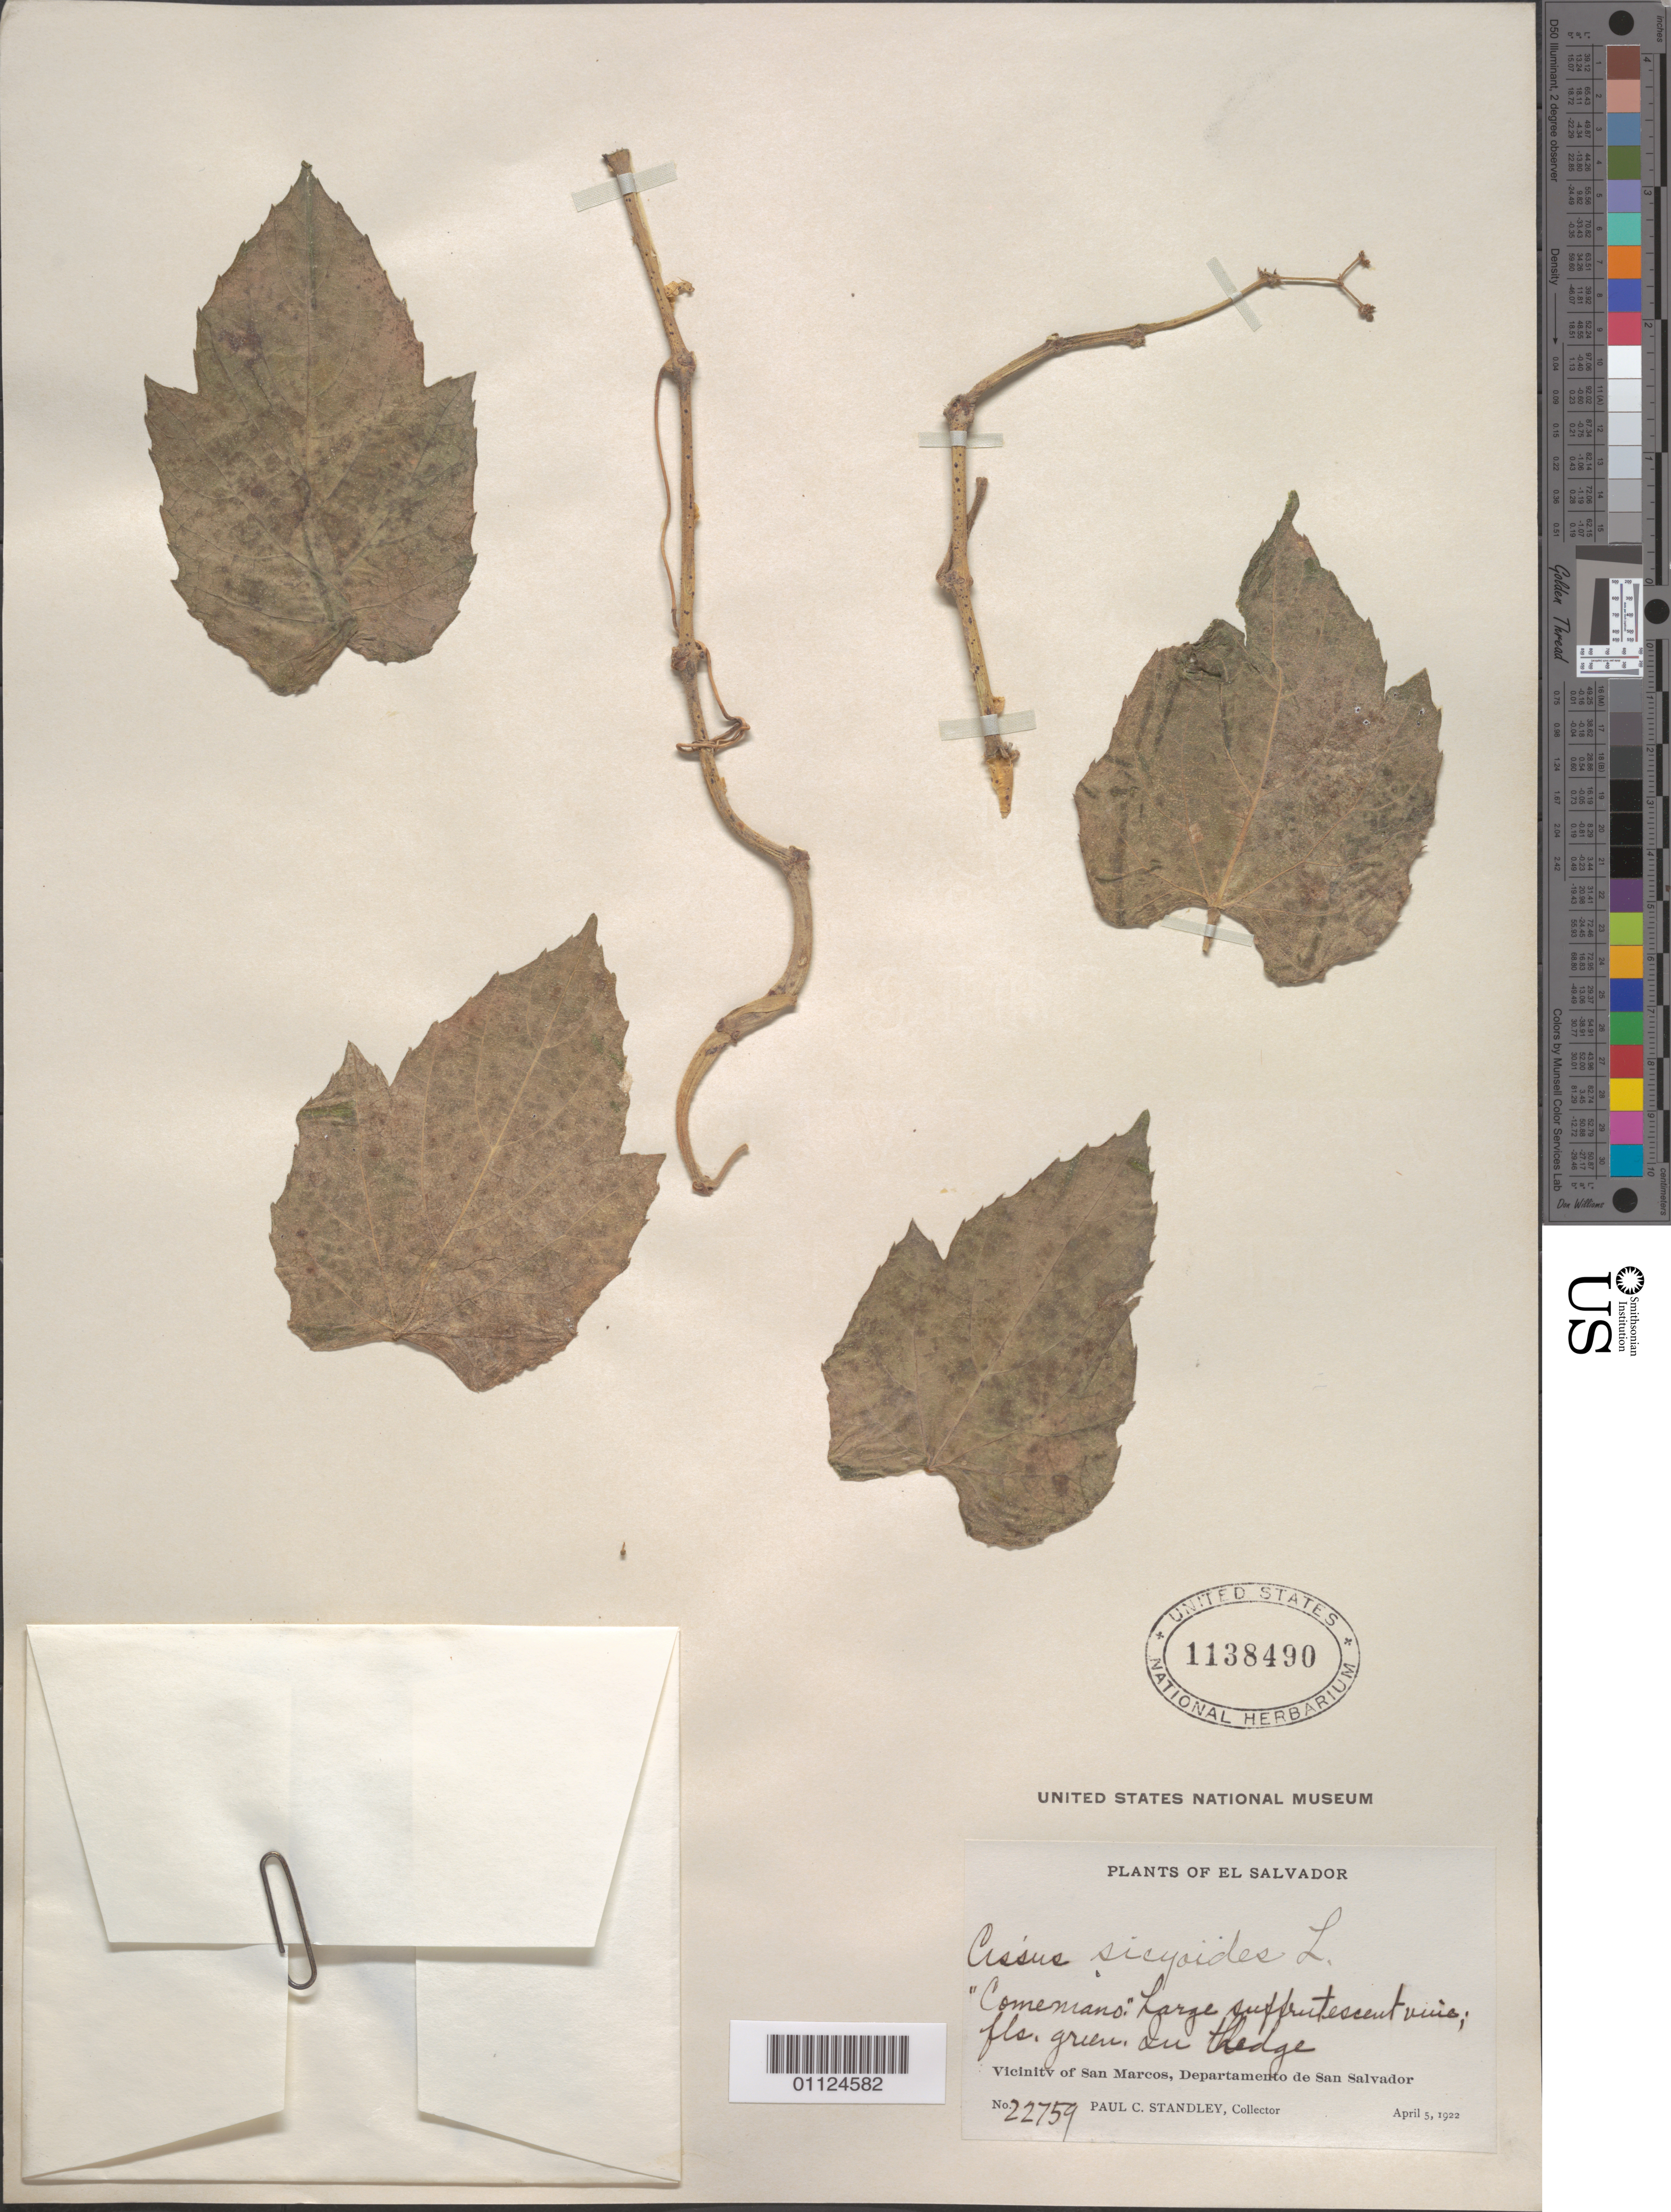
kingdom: Plantae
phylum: Tracheophyta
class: Magnoliopsida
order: Vitales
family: Vitaceae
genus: Cissus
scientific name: Cissus verticillata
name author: (L.) Nicolson & C.E. Jarvis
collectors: P. C. Standley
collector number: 22759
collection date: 1922-04-05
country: El Salvador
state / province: San Salvador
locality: Vicinity of San Marcos.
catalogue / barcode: US 1138490